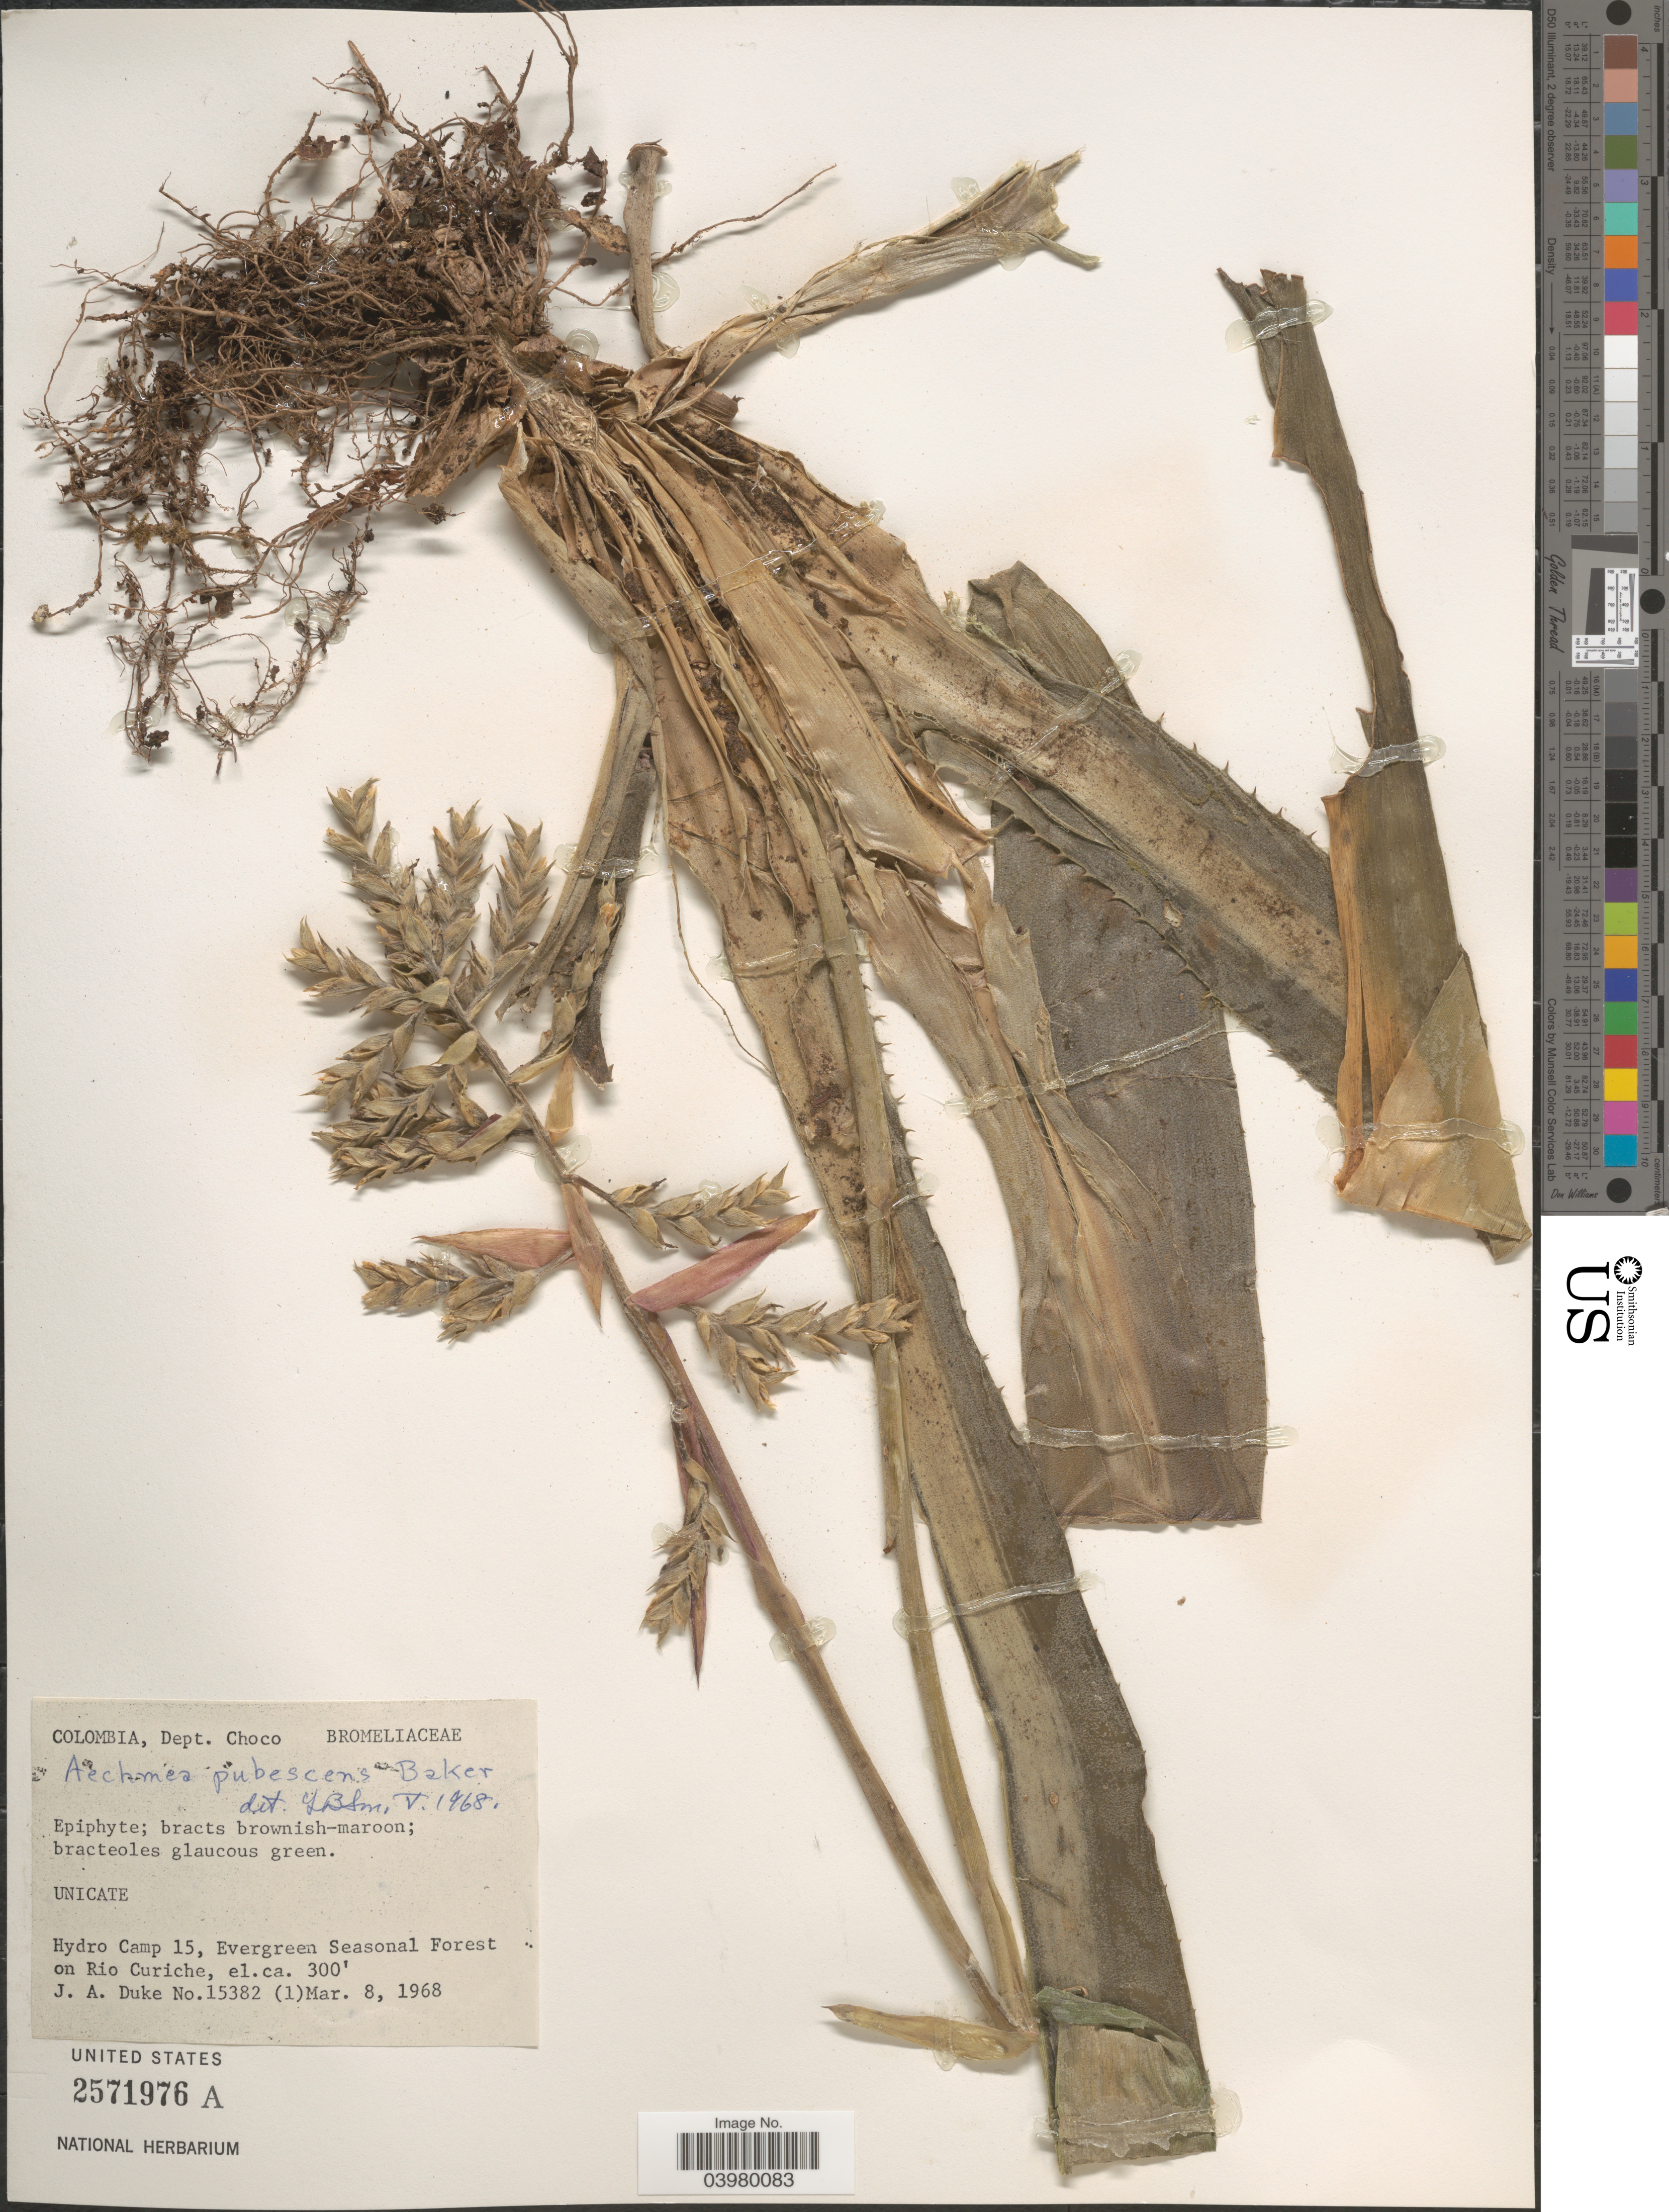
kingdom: Plantae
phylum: Tracheophyta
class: Liliopsida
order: Poales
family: Bromeliaceae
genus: Aechmea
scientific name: Aechmea pubescens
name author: Baker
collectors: J. A. Duke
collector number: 15382(1)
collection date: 1968-03-08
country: Colombia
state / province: Chocó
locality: Dept. Choco. Hydro Camp 15, Evergreen Seasonal Forest on Rio Curiche.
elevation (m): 91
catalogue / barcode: US 2571976A